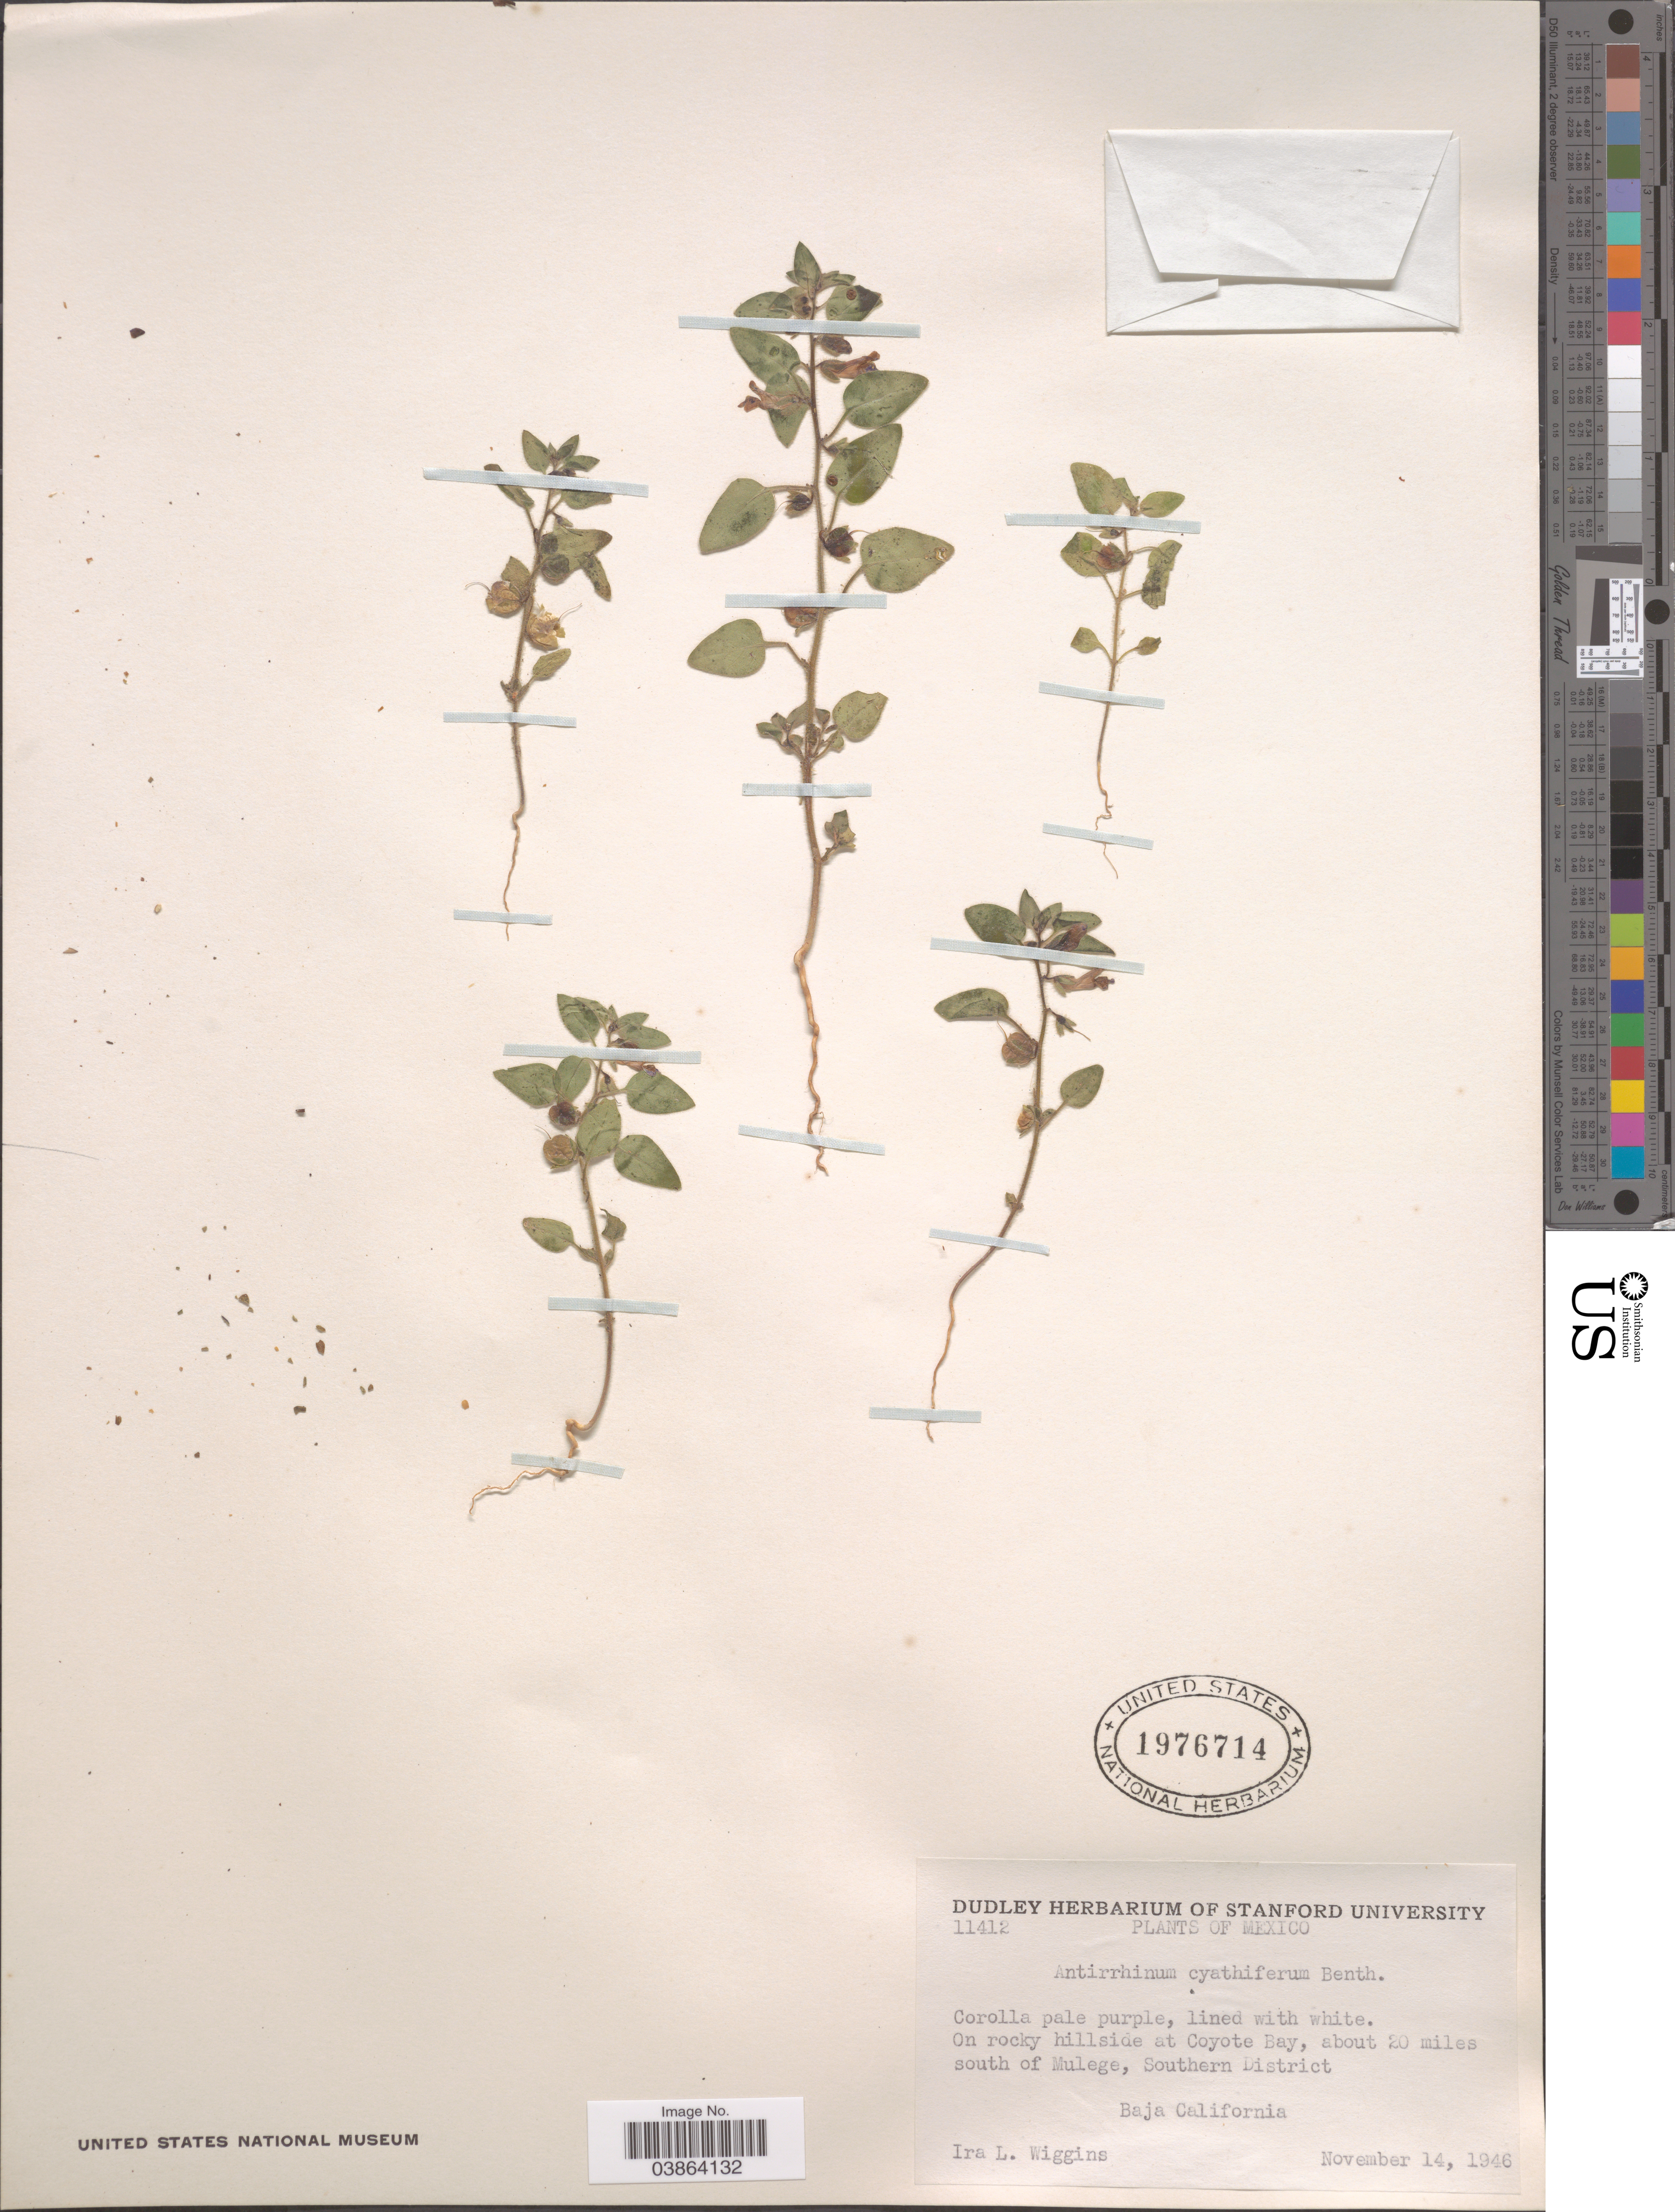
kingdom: Plantae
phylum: Tracheophyta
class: Magnoliopsida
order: Lamiales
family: Plantaginaceae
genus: Pseudorontium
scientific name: Pseudorontium cyathiferum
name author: (Benth.) Rothm.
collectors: I. L. Wiggins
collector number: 11412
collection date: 1946-11-14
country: Mexico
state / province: Baja California Sur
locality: On rocky hillside at Coyote Bay, about 20 miles south of Mulege, Southern District.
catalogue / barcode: US 1976714